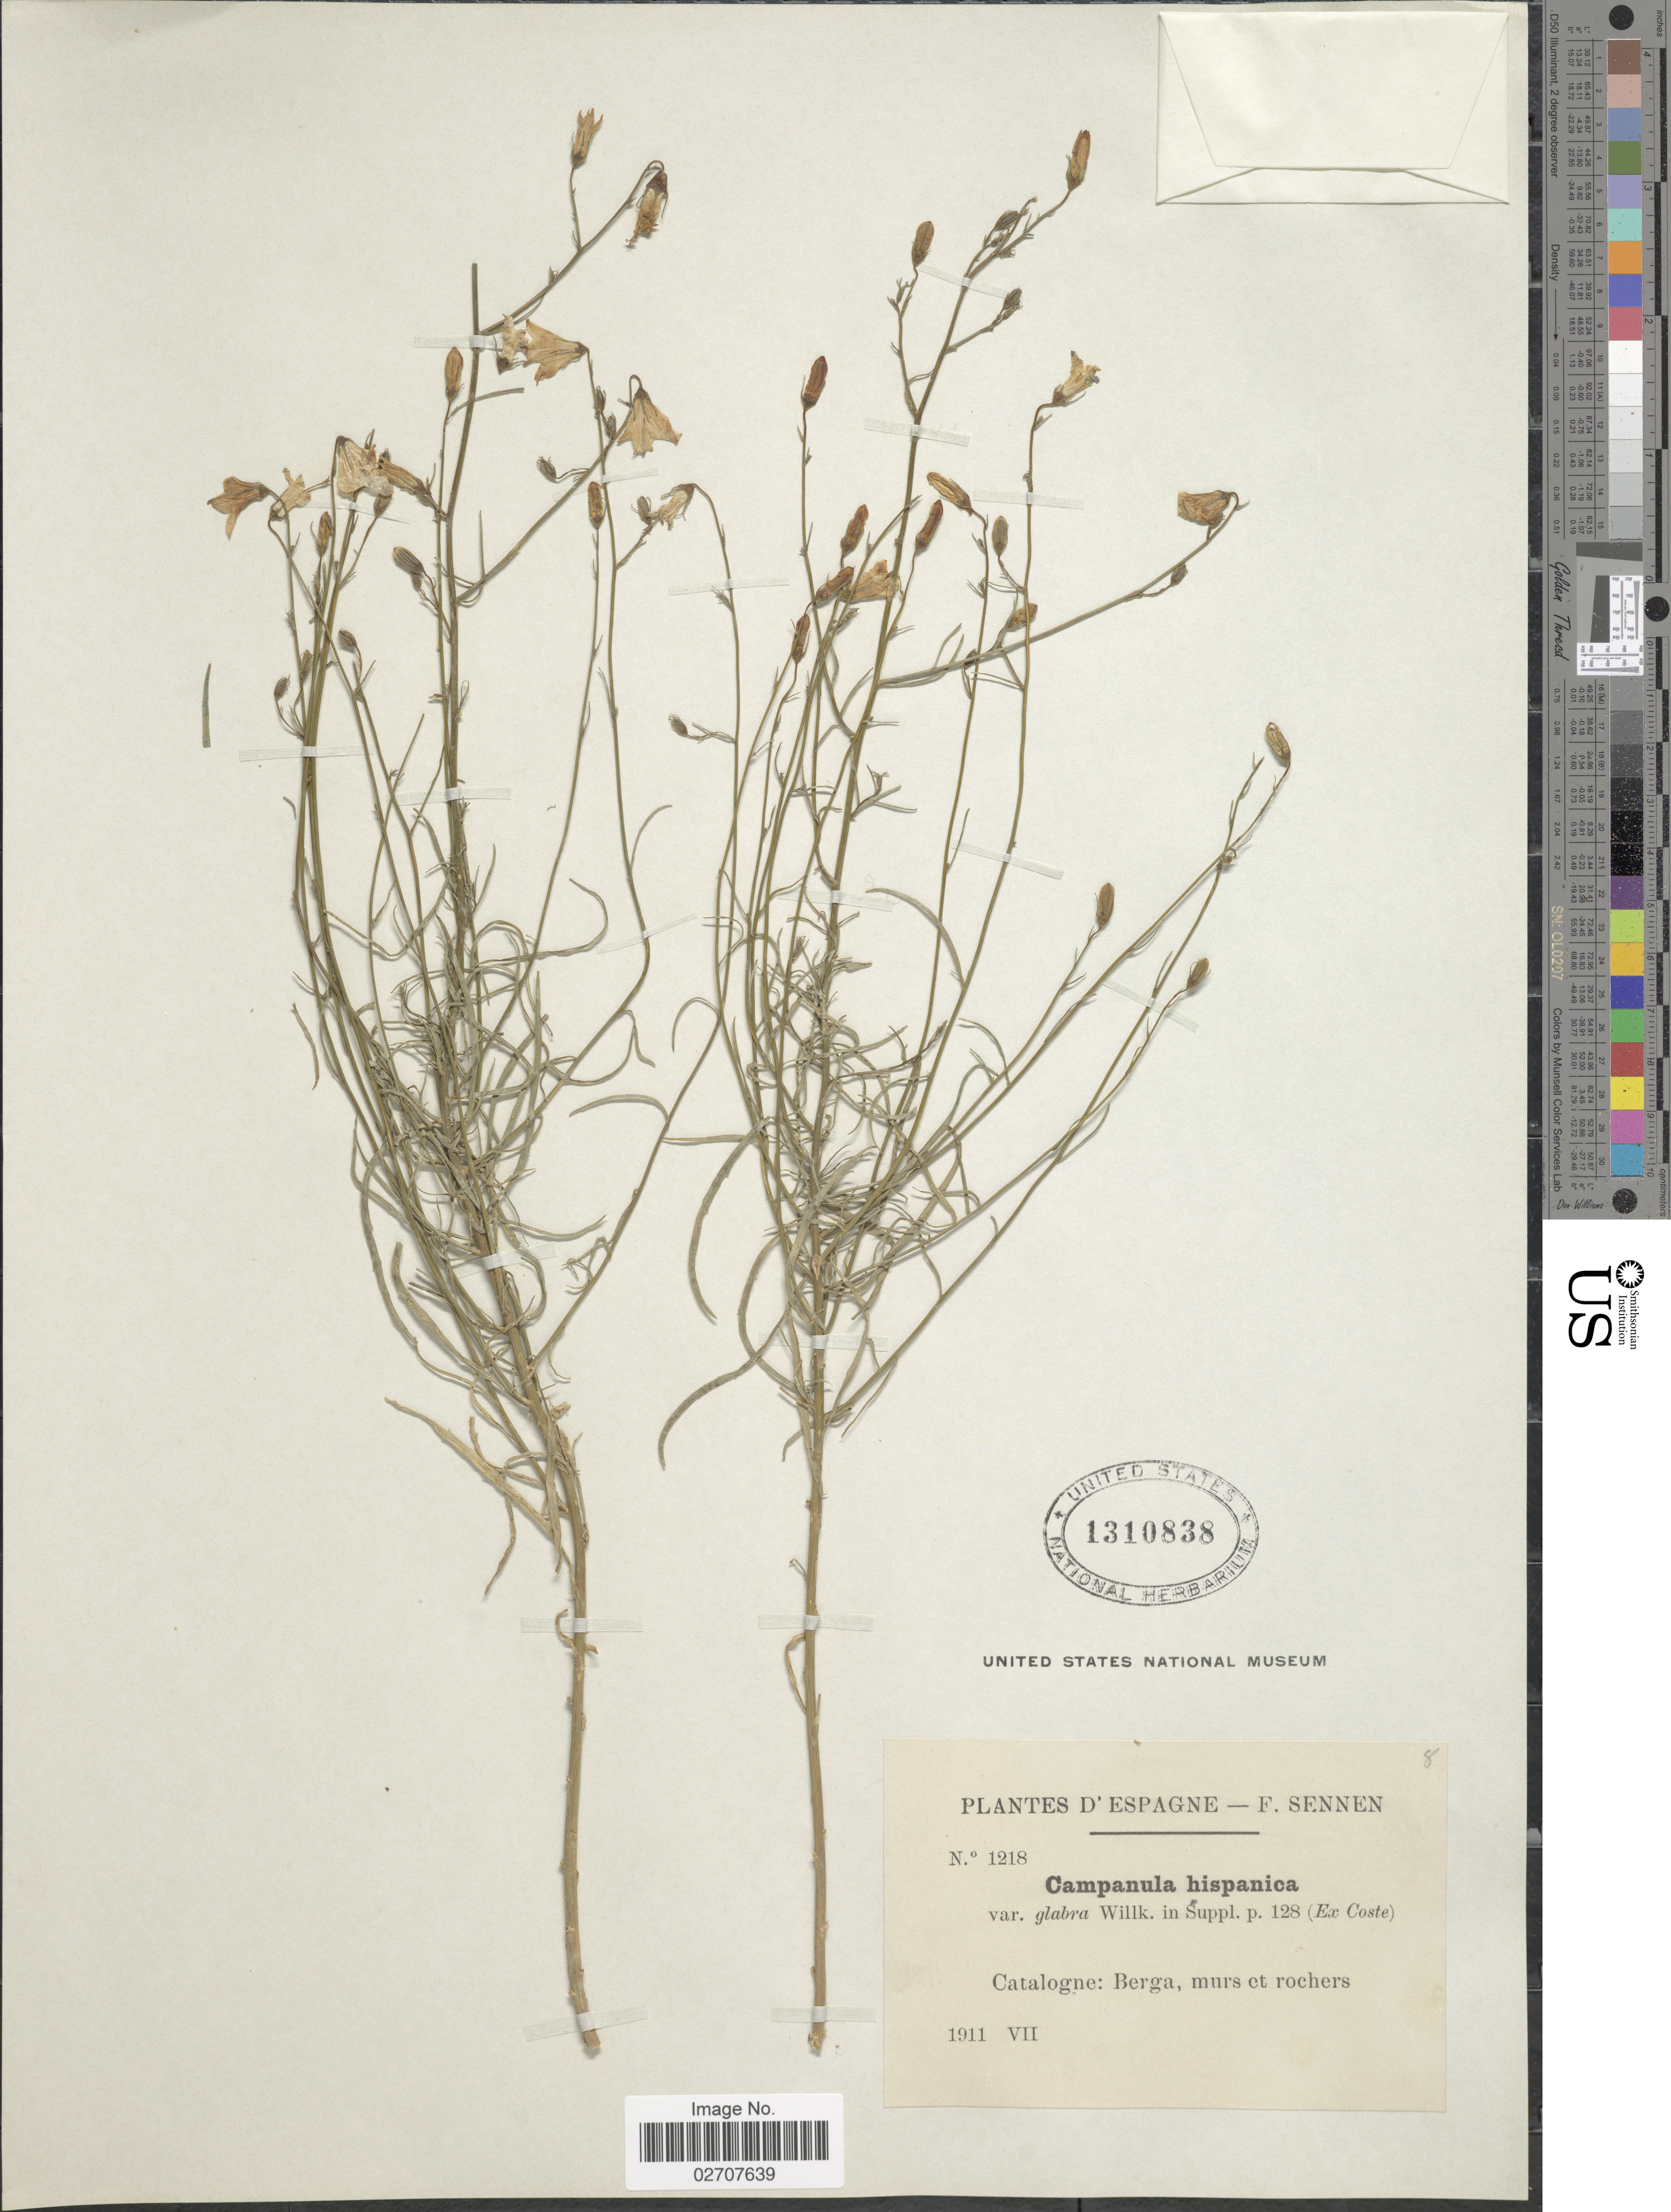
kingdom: Plantae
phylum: Tracheophyta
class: Magnoliopsida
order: Asterales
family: Campanulaceae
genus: Campanula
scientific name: Campanula hispanica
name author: Willk.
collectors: E. Sennen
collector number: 1218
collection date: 1911-07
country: Spain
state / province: Catalunya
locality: D'Espagne, Catalogne: Berga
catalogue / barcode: US 1310838